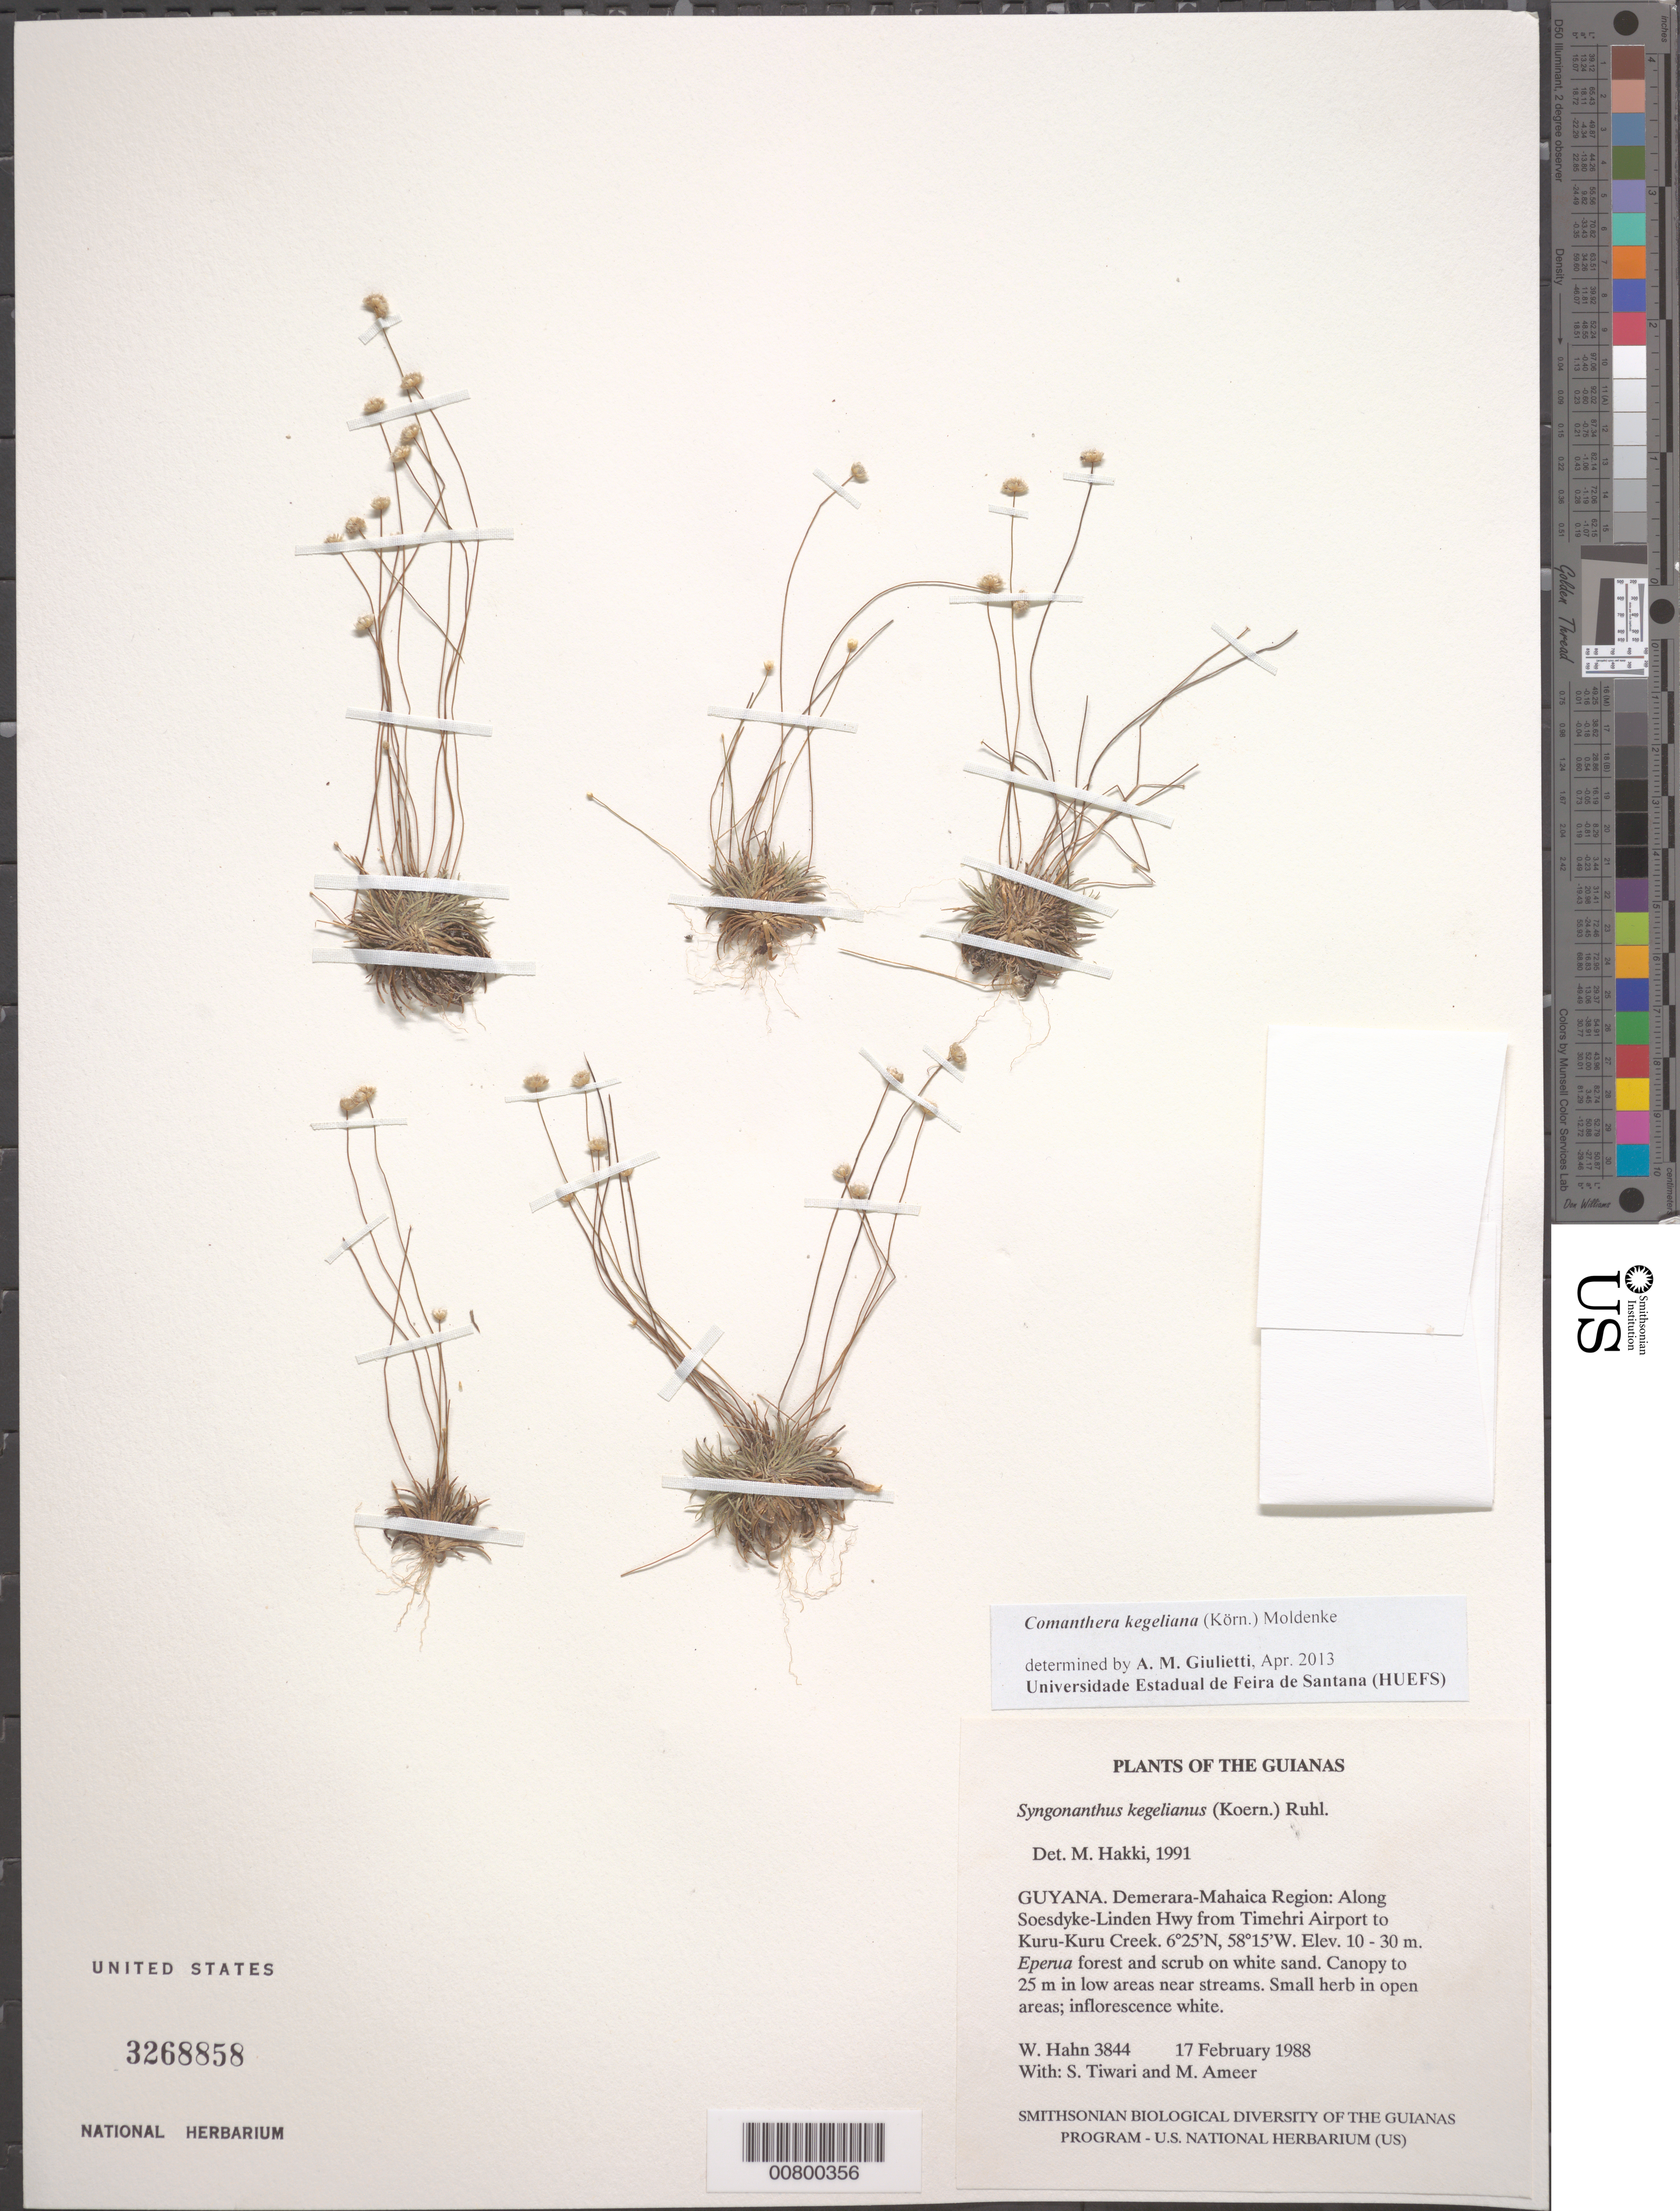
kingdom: Plantae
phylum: Tracheophyta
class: Liliopsida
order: Poales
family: Eriocaulaceae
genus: Comanthera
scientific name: Comanthera kegeliana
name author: (Körn.) Moldenke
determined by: Hakki, M. J.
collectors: W. Hahn, S. Tiwari & M. Ameer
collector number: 3844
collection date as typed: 17 February 1988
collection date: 1988-02-17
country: Guyana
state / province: Demerara-Mahaica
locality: Along Soesdyke-Linden Hwy from Timehri Airport to Kuru-Kuru Creek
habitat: Eperua forest and scrub on white sand. Canopy to 25 m in low areas near streams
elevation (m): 10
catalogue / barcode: US 3268858